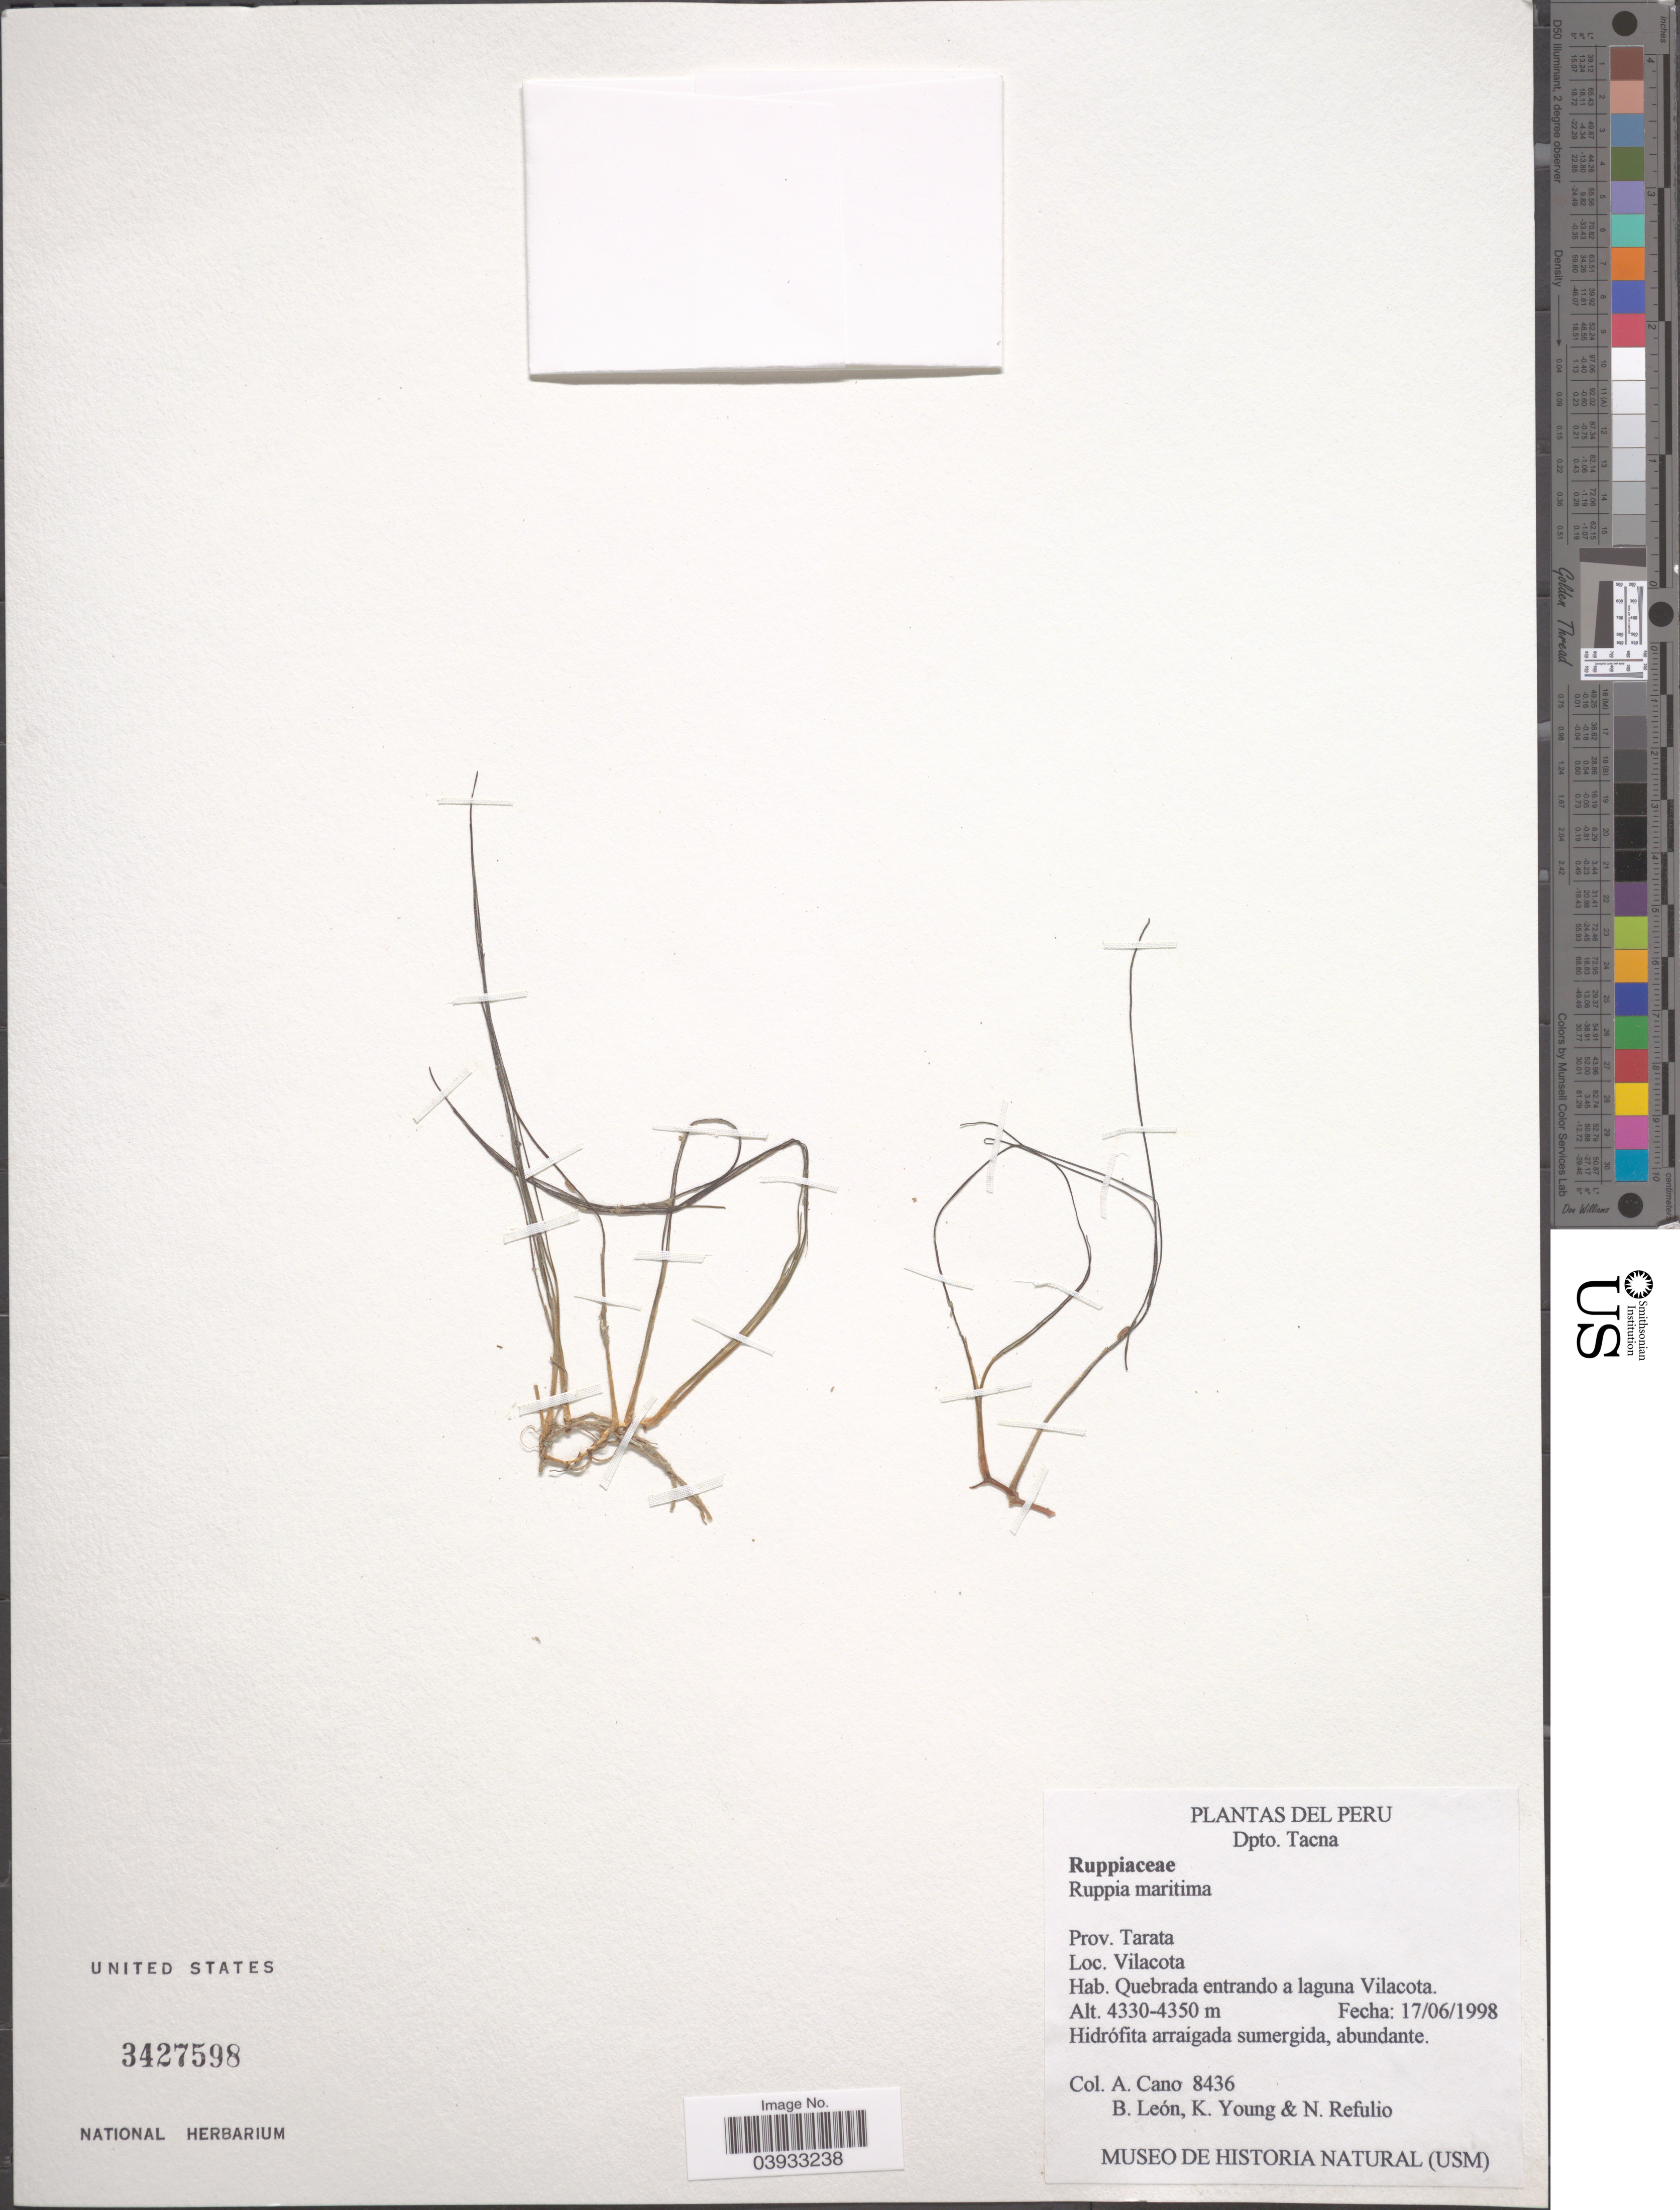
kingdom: Plantae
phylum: Tracheophyta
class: Liliopsida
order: Alismatales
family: Ruppiaceae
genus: Ruppia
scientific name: Ruppia maritima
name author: L.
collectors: A. Cano, B. León, K. Young & N. Refulio-Rodríguez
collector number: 8436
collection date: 1998-06-17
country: Peru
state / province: Tacna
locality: Dpto. Tacna. Prov. Tarata. Vilacota. Quebrada entrando a laguna Vilacota.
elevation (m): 4330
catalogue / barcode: US 3427598